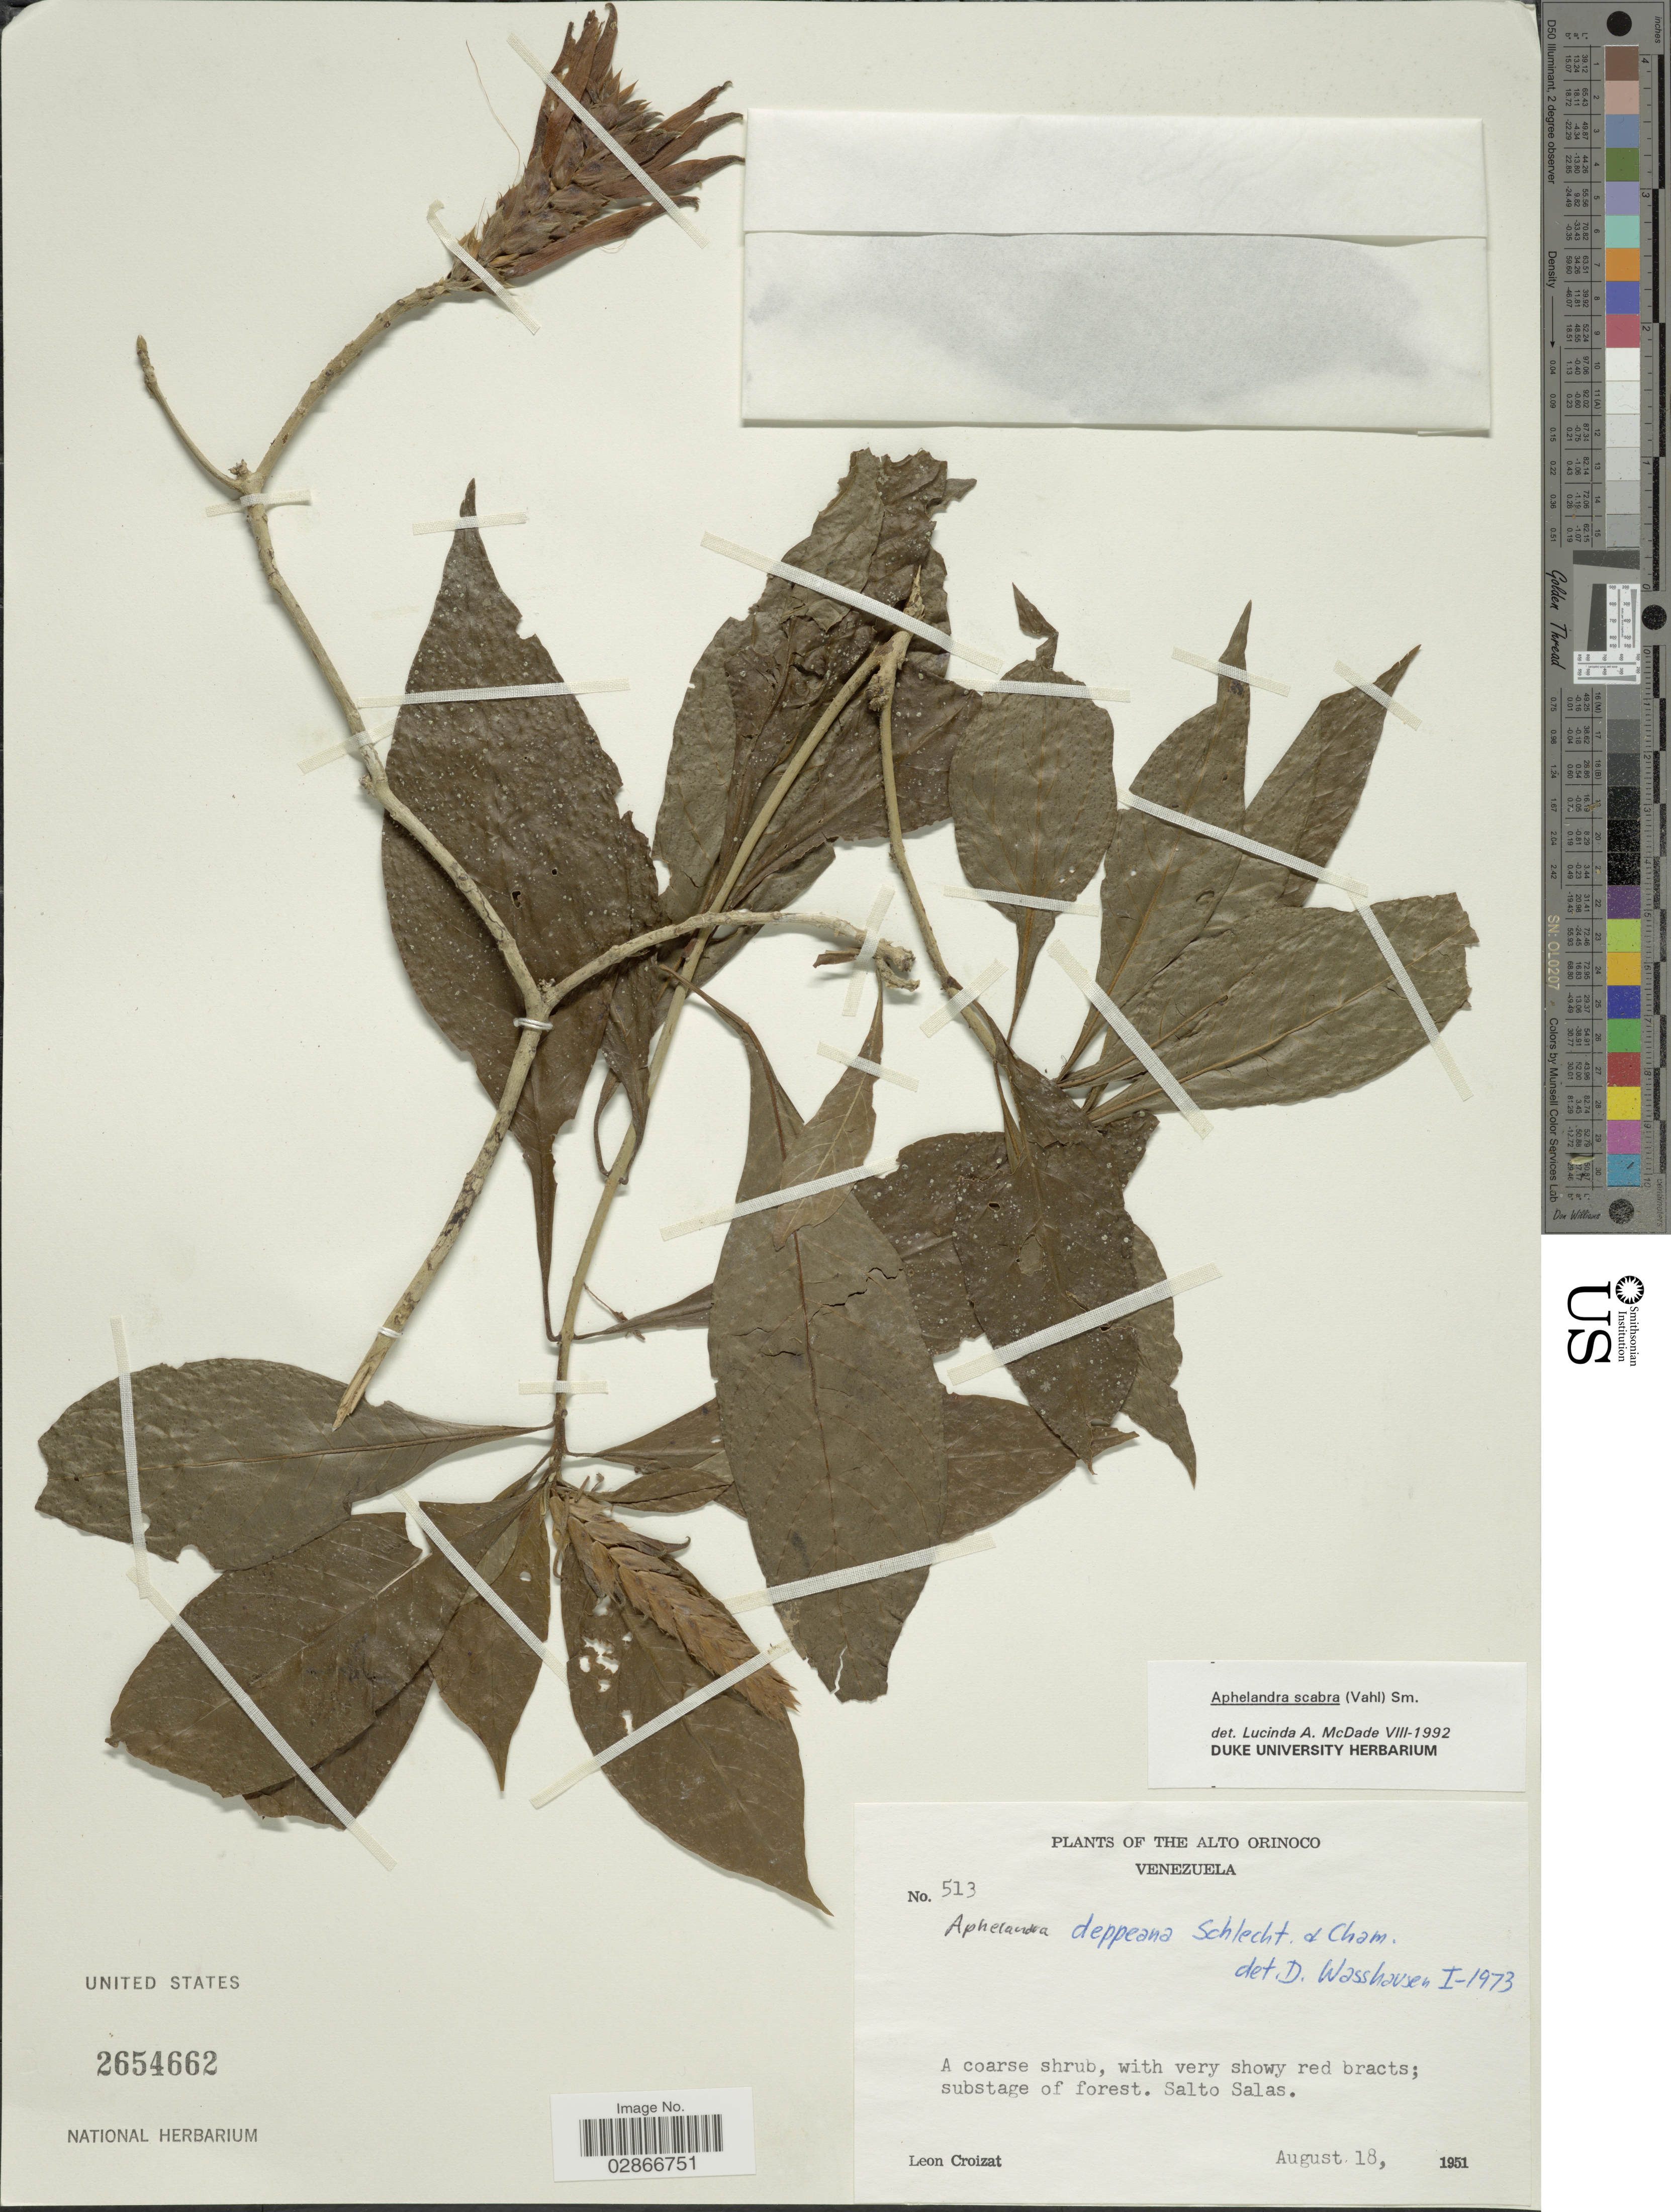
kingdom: Plantae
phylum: Tracheophyta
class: Magnoliopsida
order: Lamiales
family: Acanthaceae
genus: Aphelandra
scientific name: Aphelandra deppeana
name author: Schltdl. & Cham.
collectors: L. C. M. Croizat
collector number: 513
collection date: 1951-08-18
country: Venezuela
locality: The Alto Orinoco, Salto Salas.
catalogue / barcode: US 2654662